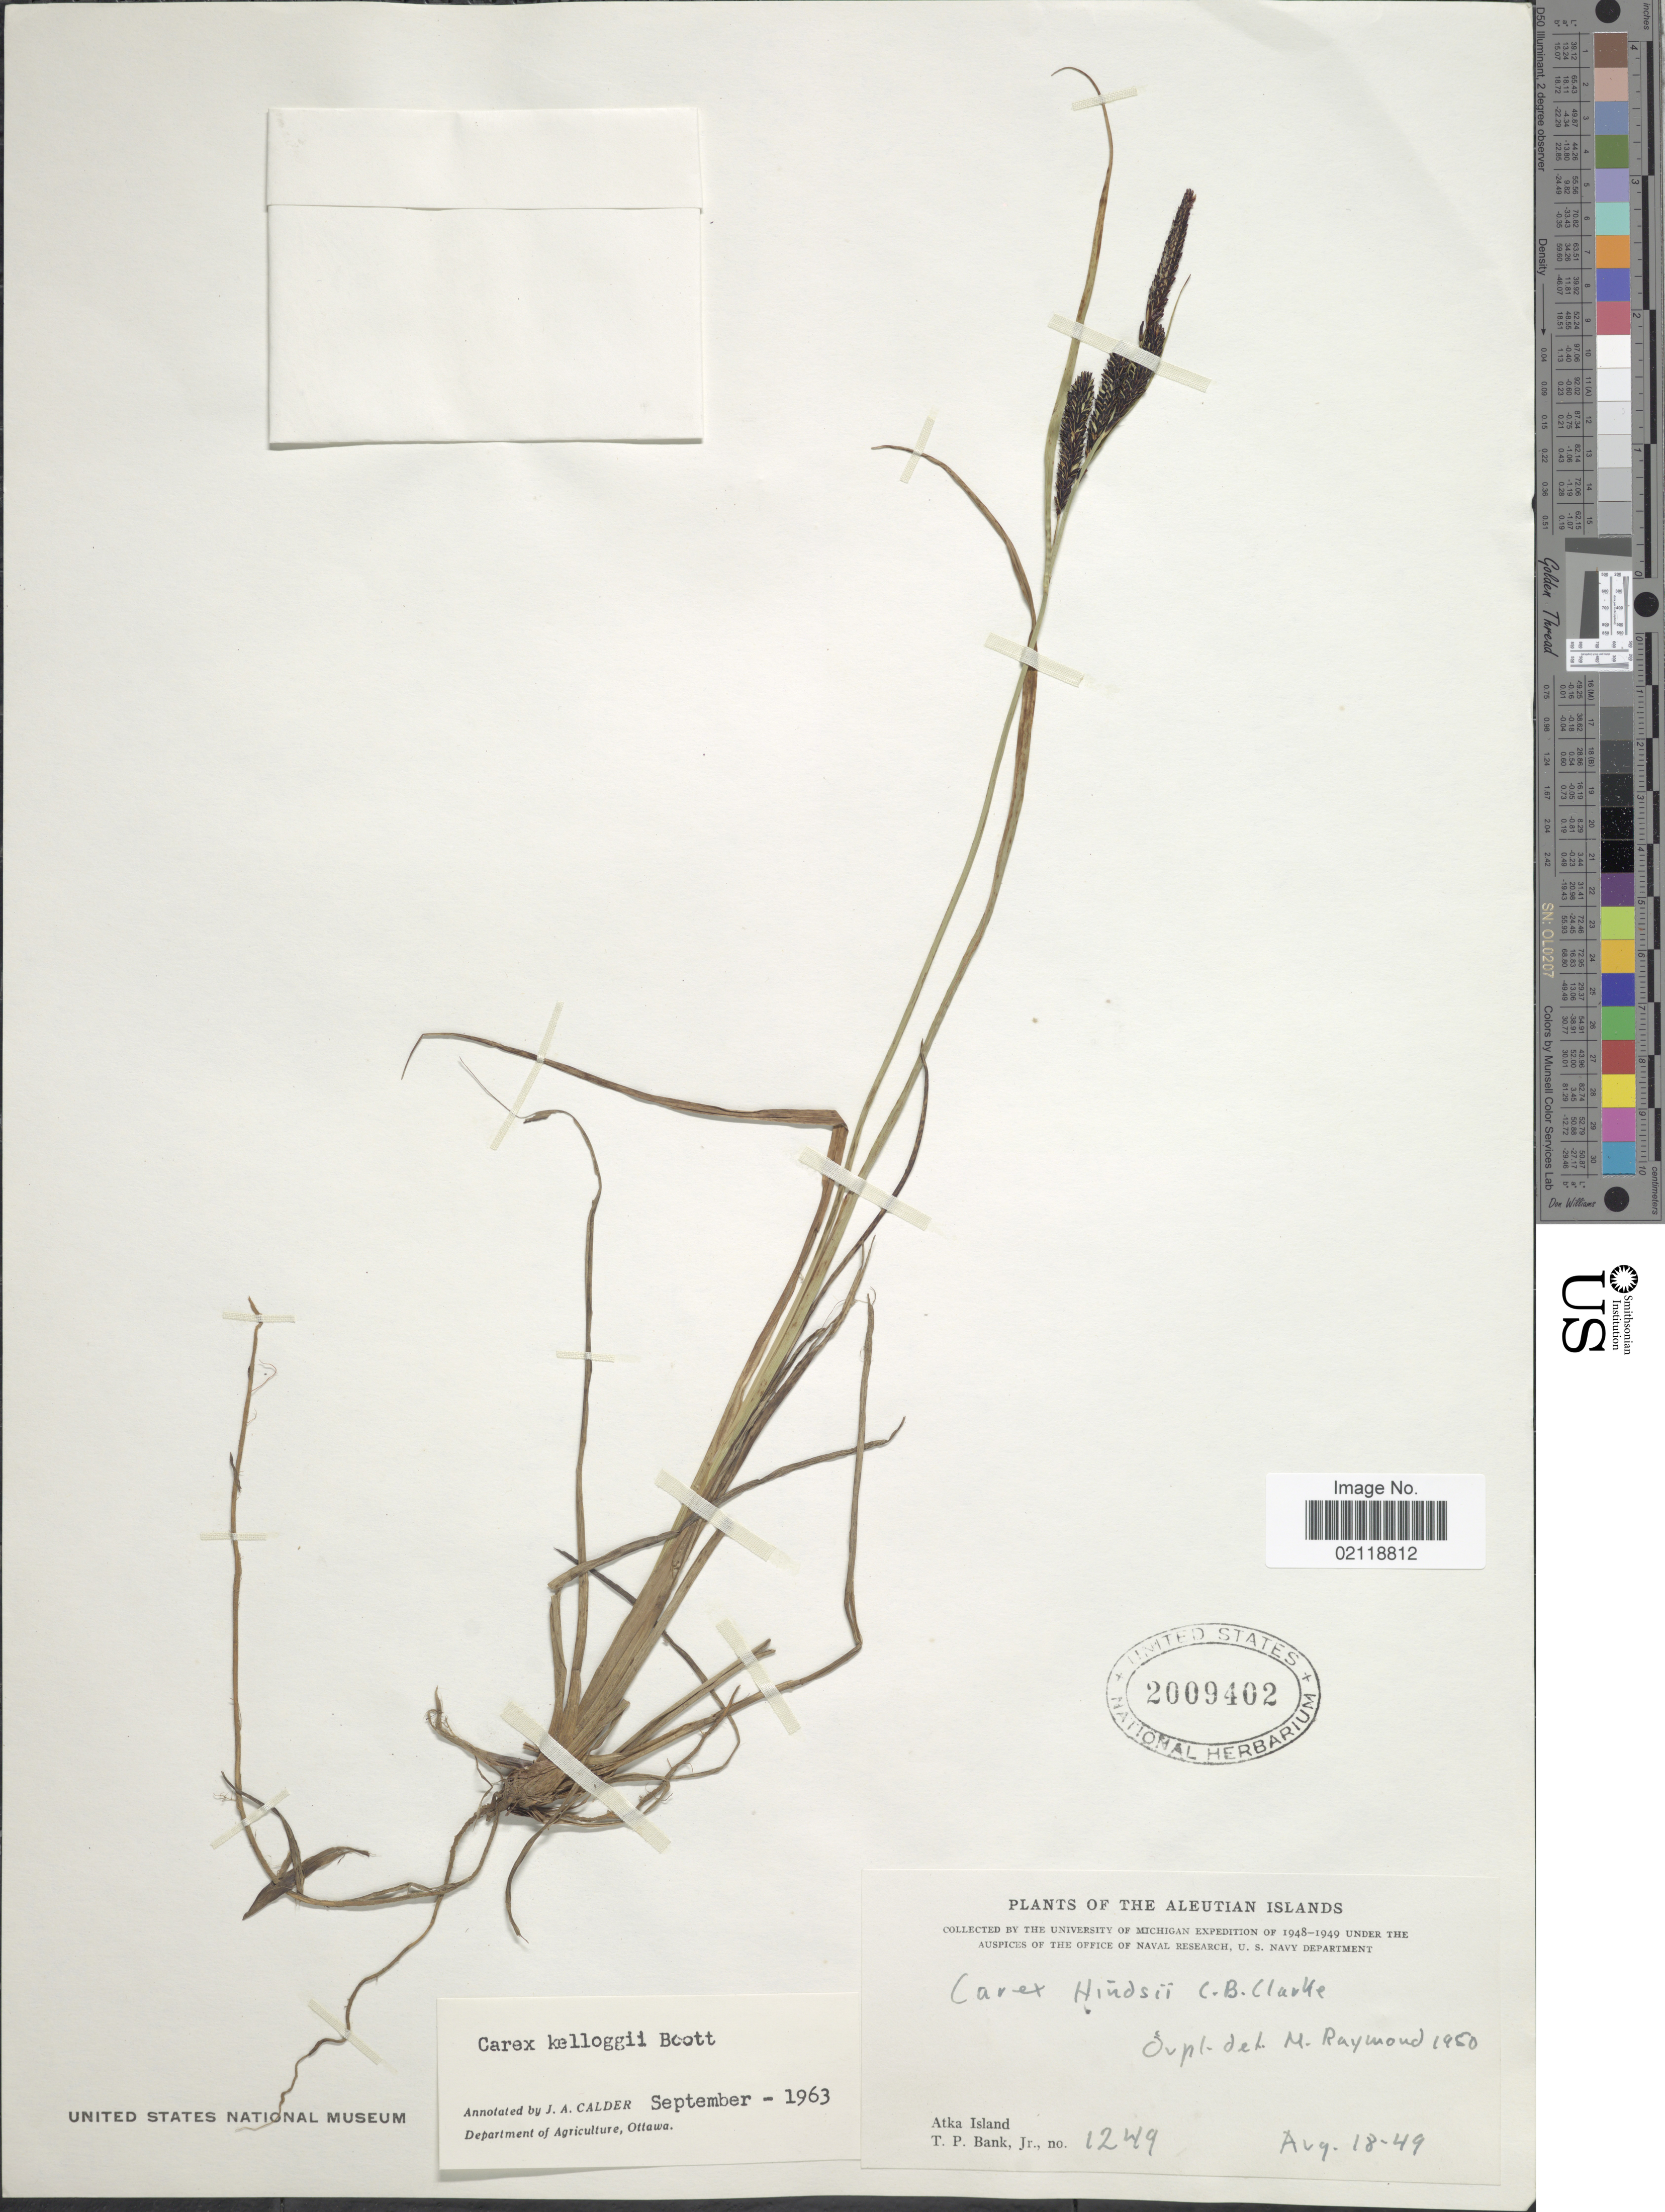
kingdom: Plantae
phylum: Tracheophyta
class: Liliopsida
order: Poales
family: Cyperaceae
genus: Carex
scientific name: Carex kelloggii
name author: W. Boott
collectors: T. Bank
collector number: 1249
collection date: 1949-08-18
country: United States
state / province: Alaska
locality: The Aleutian Islands, Atka Island.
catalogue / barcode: US 2009402